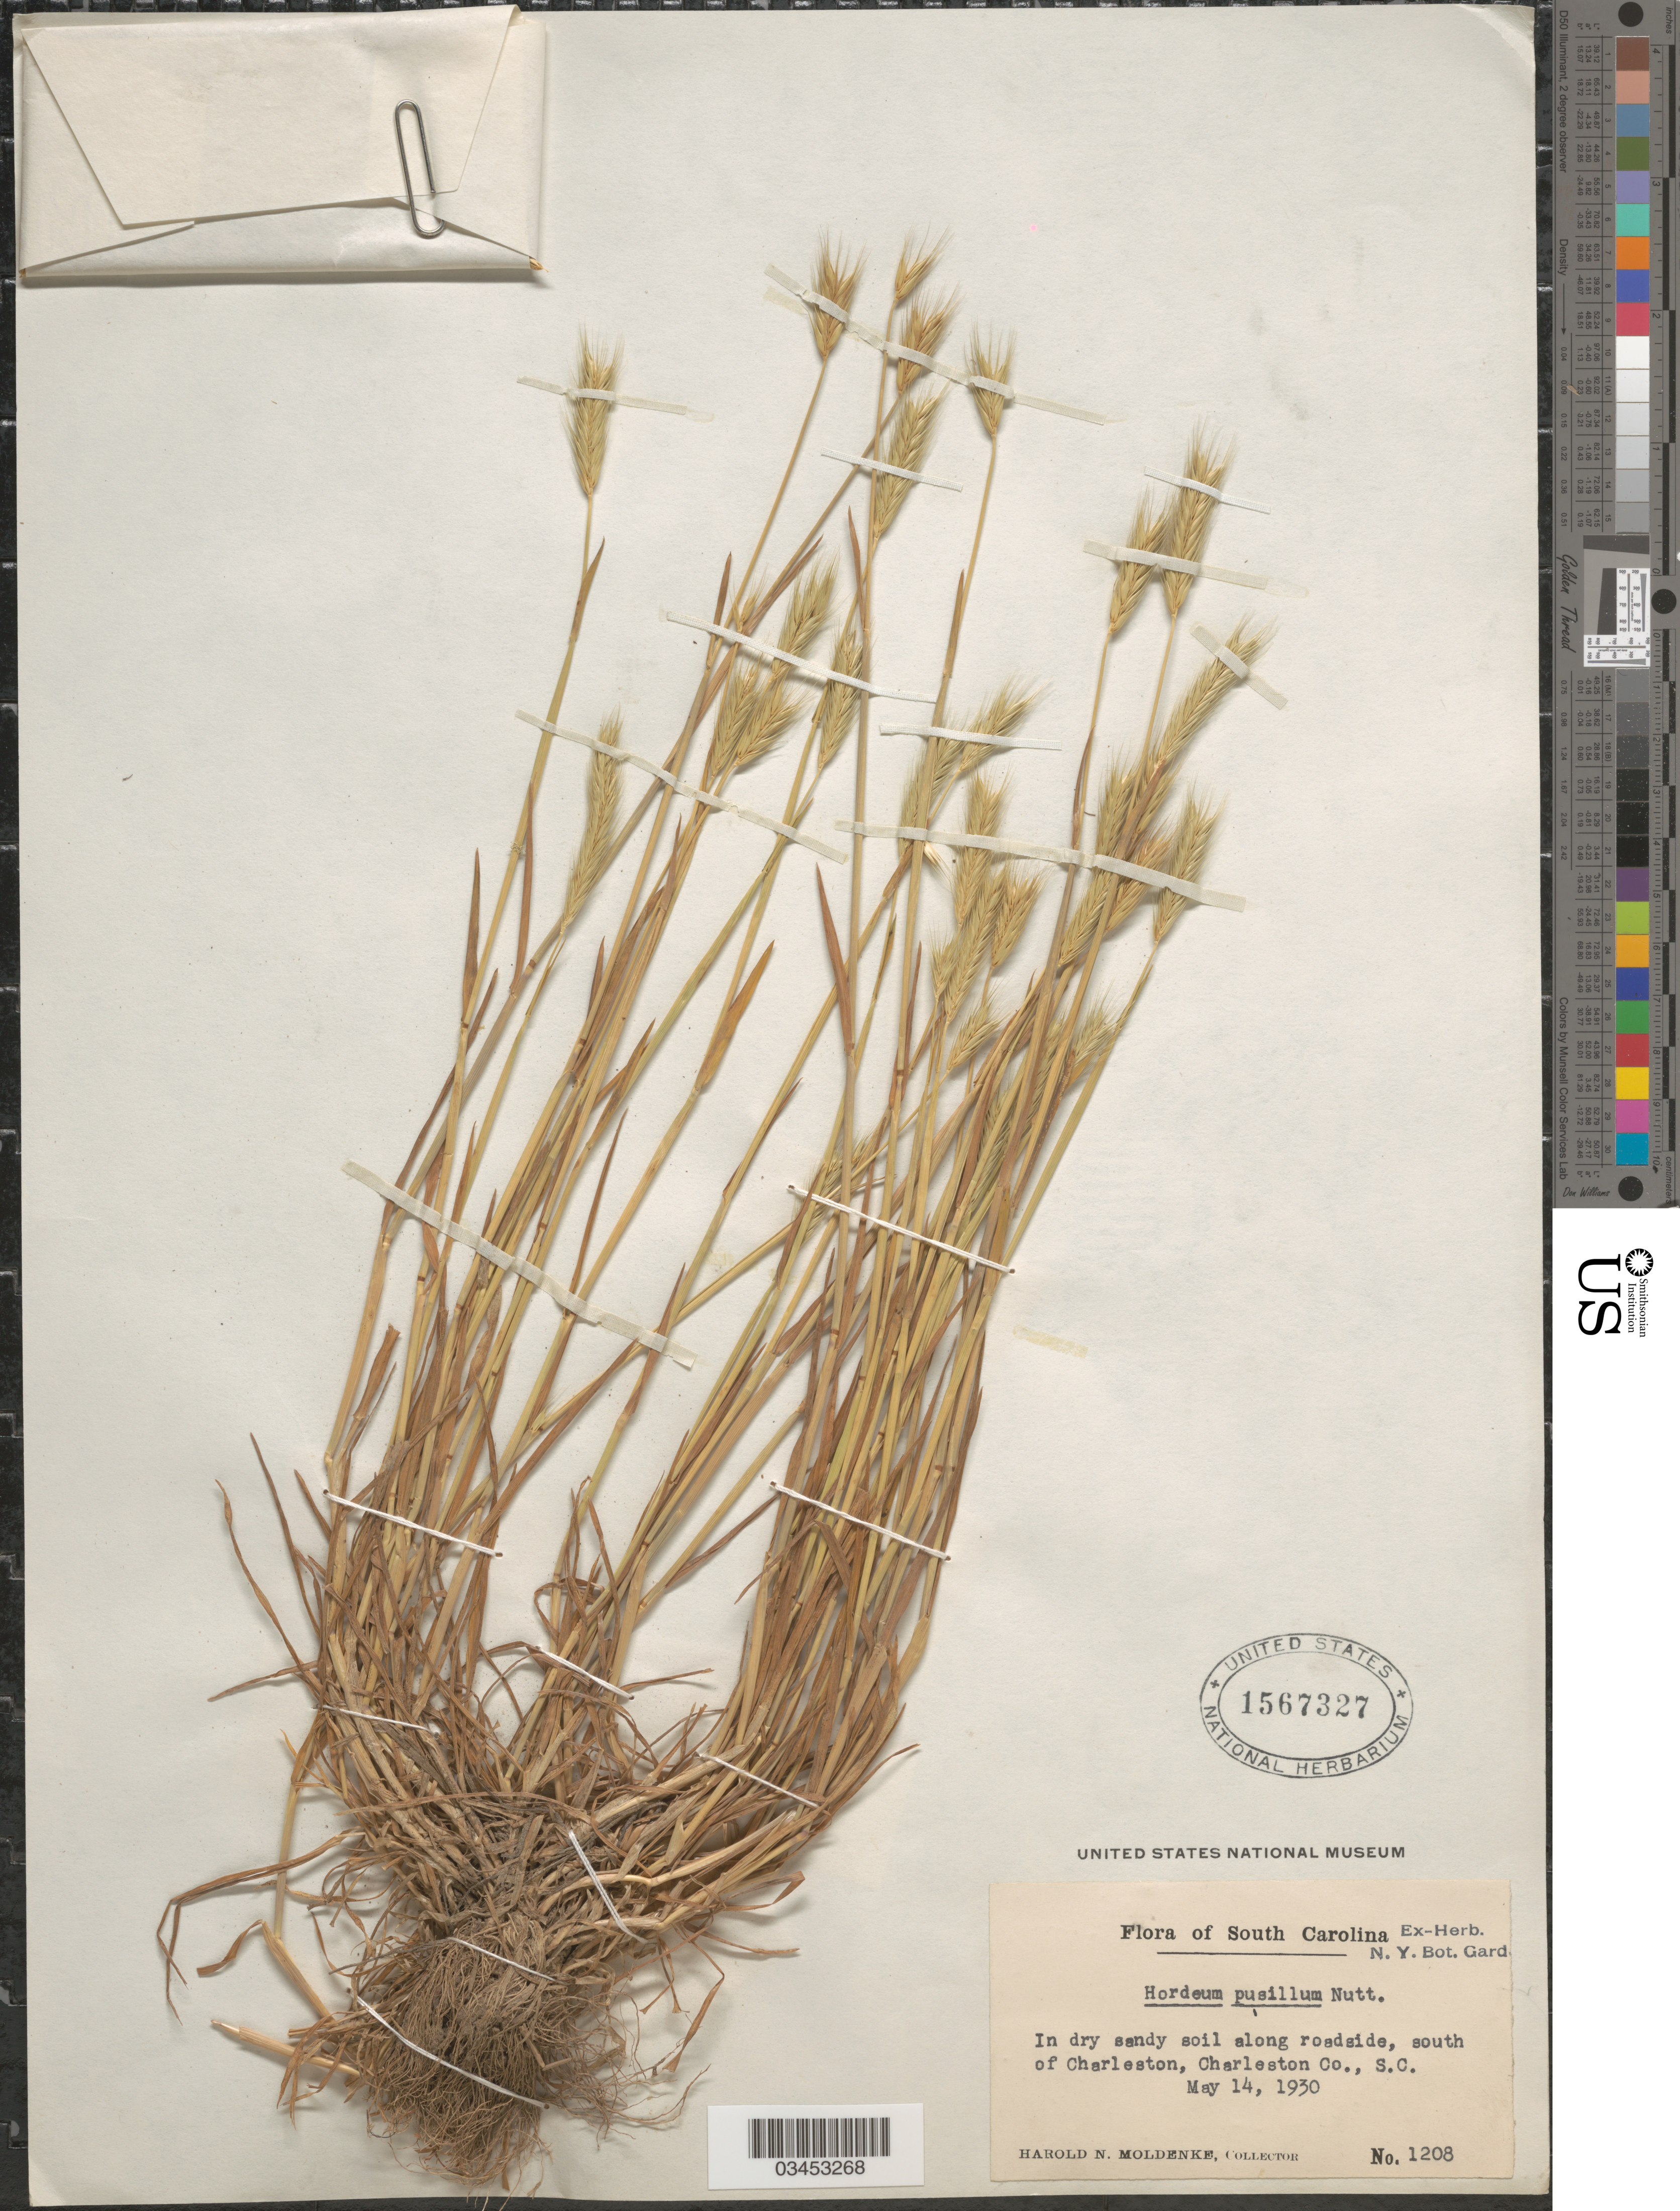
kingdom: Plantae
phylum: Tracheophyta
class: Liliopsida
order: Poales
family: Poaceae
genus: Hordeum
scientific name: Hordeum pusillum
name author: Nutt.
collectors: H. N. Moldenke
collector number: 1208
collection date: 1930-05-14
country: United States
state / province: South Carolina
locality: In dry sandy soil along roadside, south of Charleston, Charleston Co.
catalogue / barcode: US 1567327